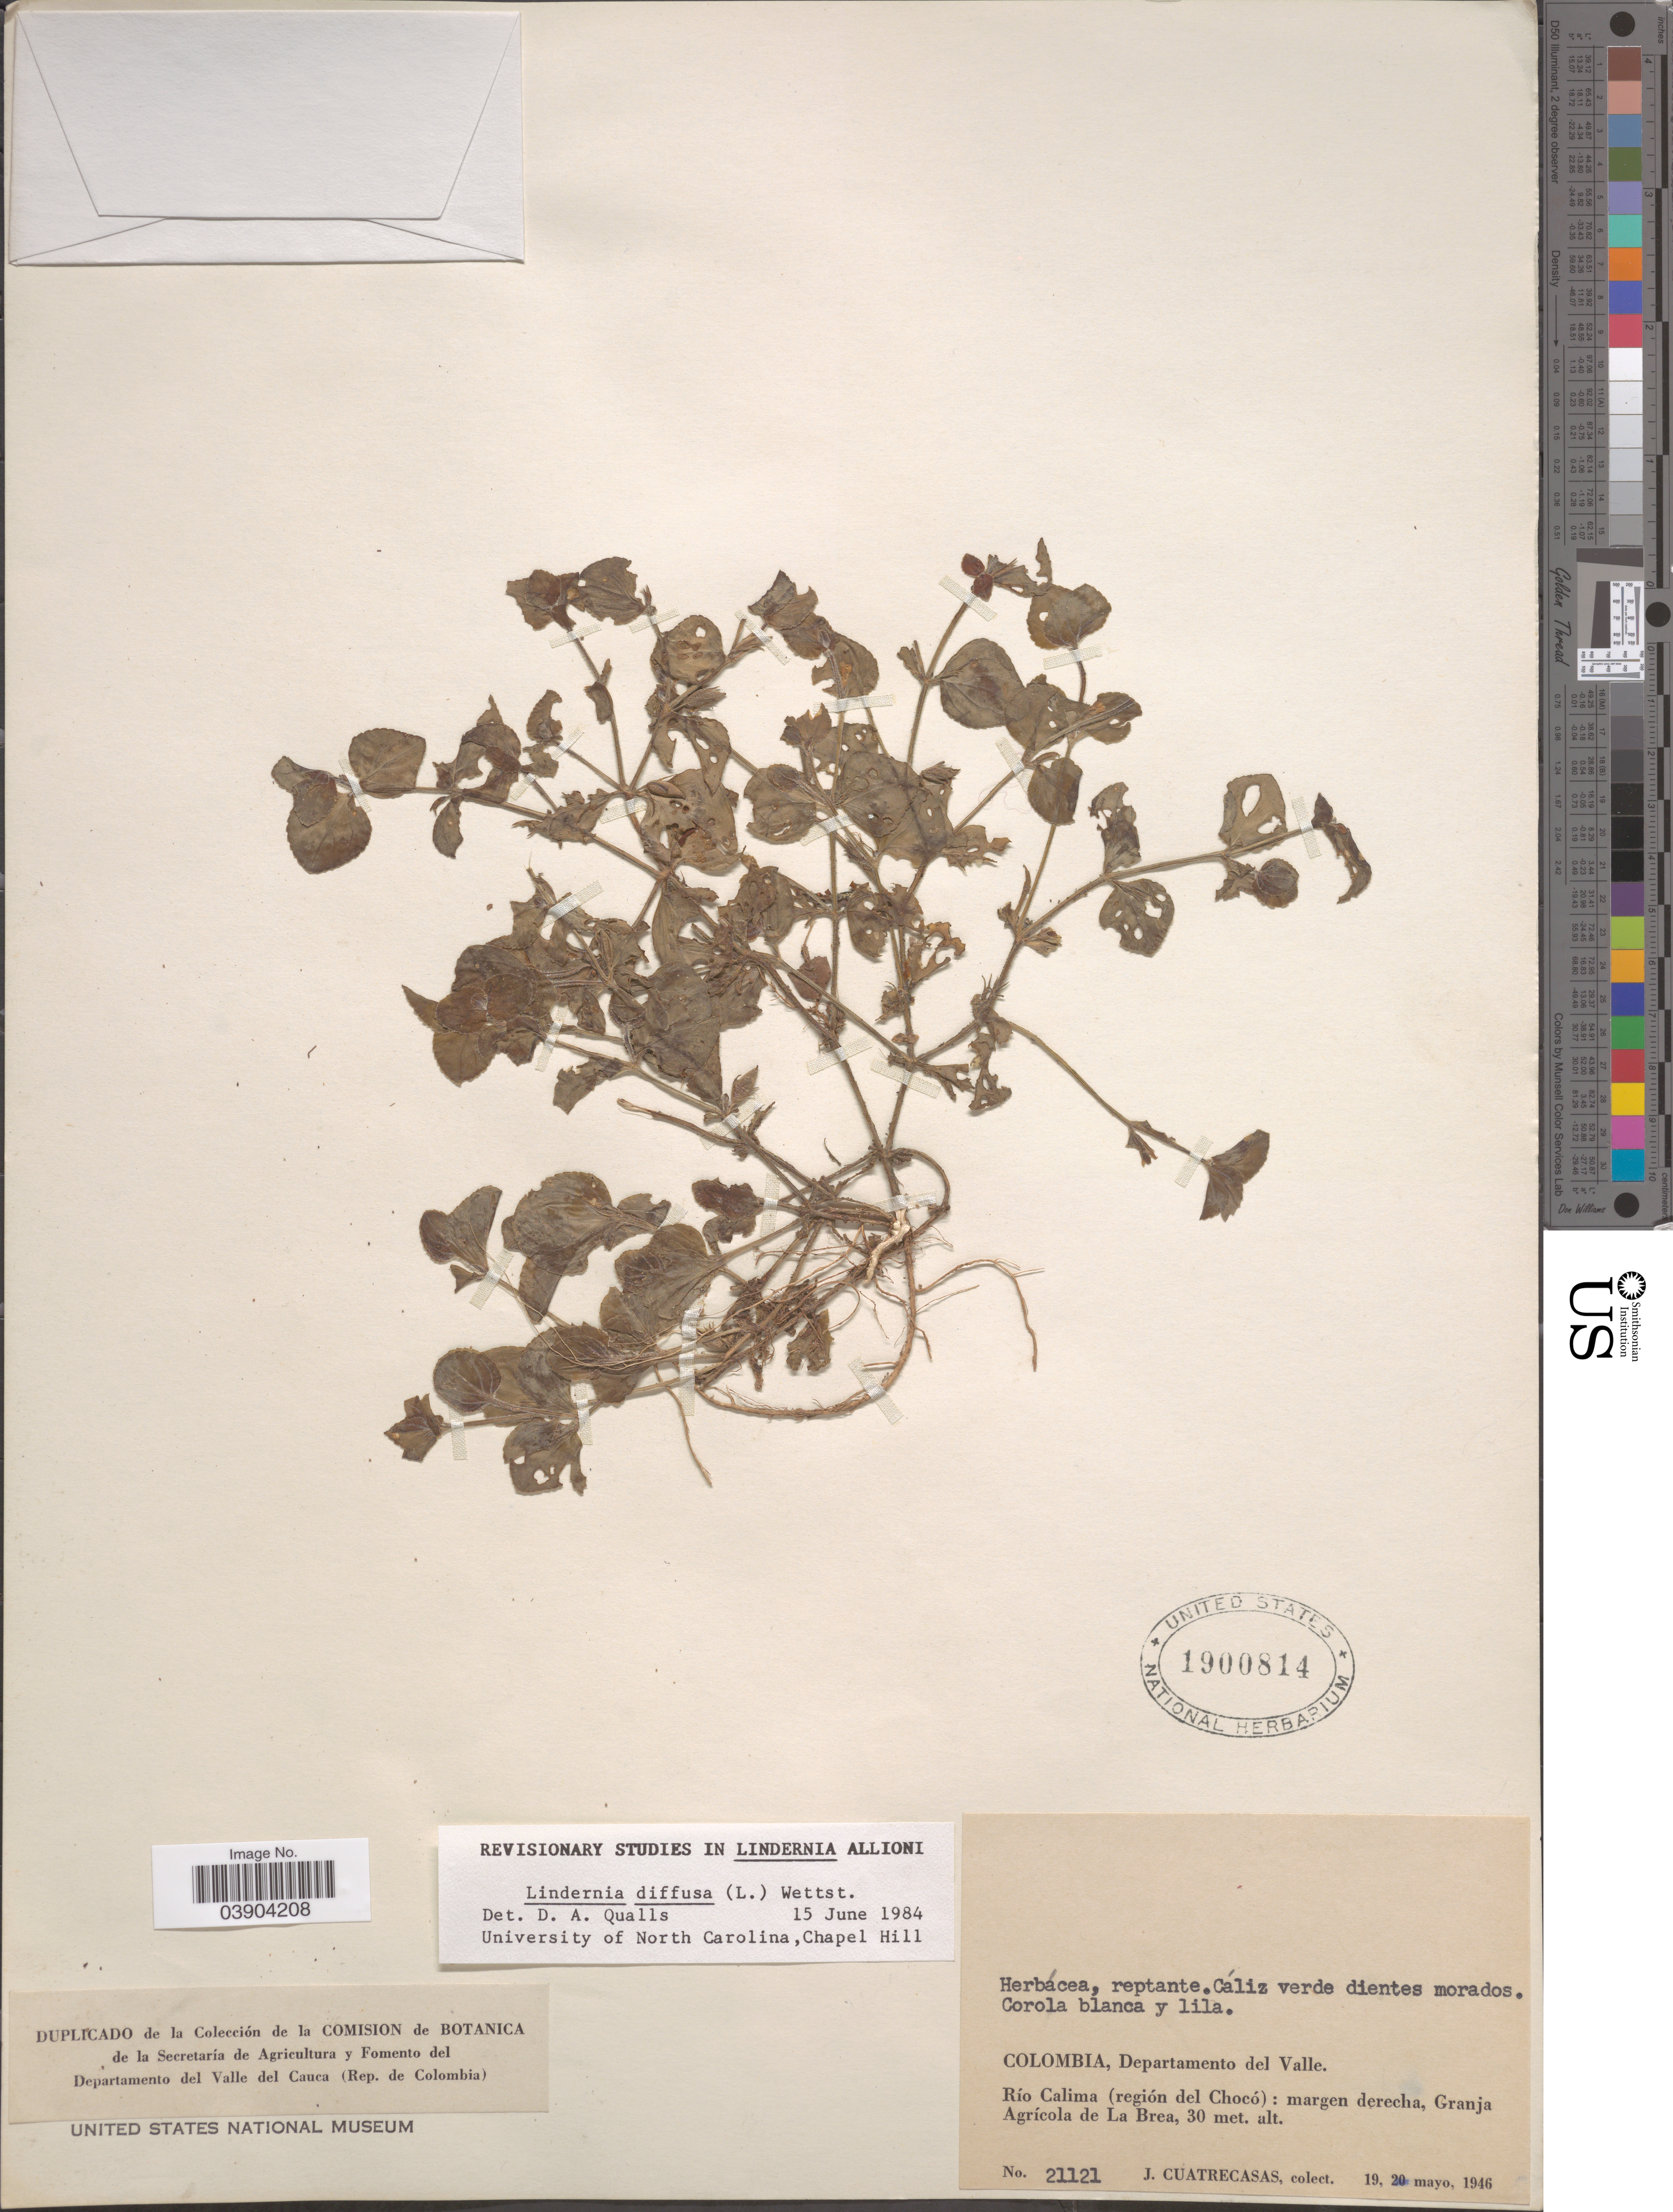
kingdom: Plantae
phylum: Tracheophyta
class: Magnoliopsida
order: Lamiales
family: Linderniaceae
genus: Lindernia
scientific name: Lindernia diffusa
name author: (L.) Wettst.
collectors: J. Cuatrecasas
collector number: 21121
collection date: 1946-05-19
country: Colombia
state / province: Valle del Cauca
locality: Departamento del Valle. Río Calima (región del Chocó): margen derecha, Granja Agrícola de La Brea.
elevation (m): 30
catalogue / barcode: US 1900814